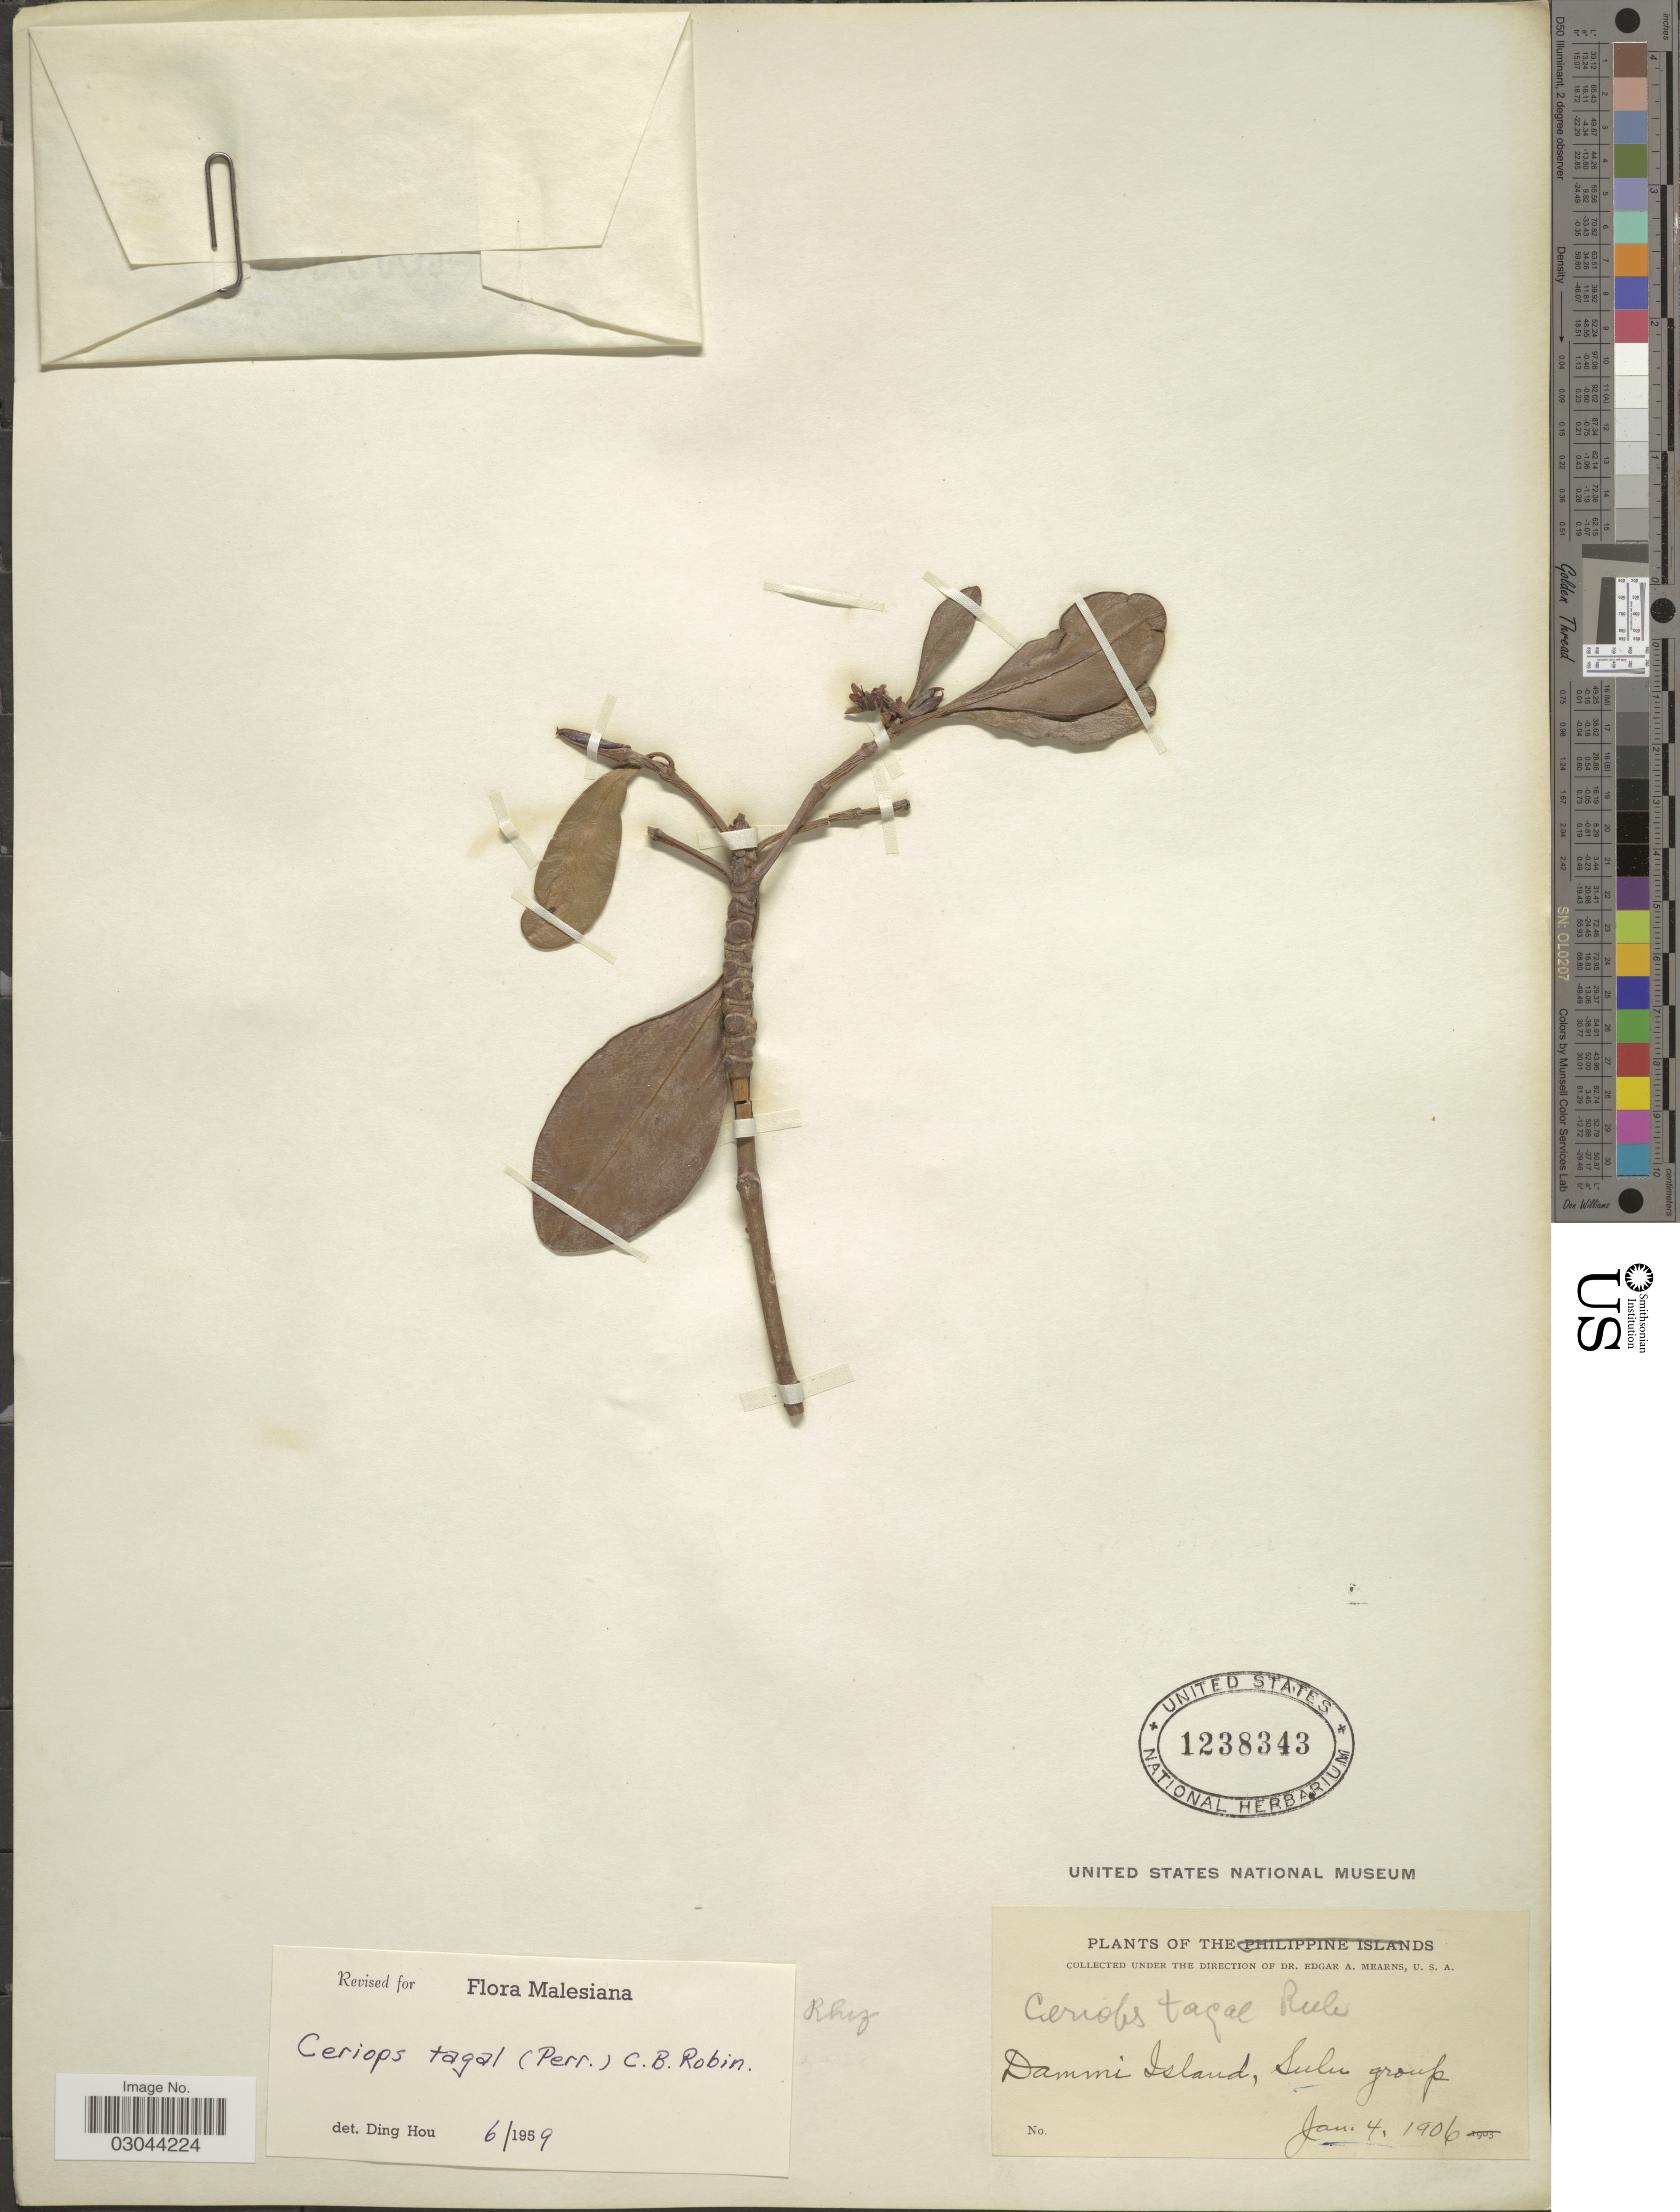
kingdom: Plantae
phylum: Tracheophyta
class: Magnoliopsida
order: Malpighiales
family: Rhizophoraceae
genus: Ceriops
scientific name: Ceriops tagal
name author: (Perr.) C.B. Rob.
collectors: E. A. Mearns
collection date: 1906-01-04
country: Philippines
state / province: Muslim Mindanao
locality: Dammi Island, Sulu group.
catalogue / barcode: US 1238343